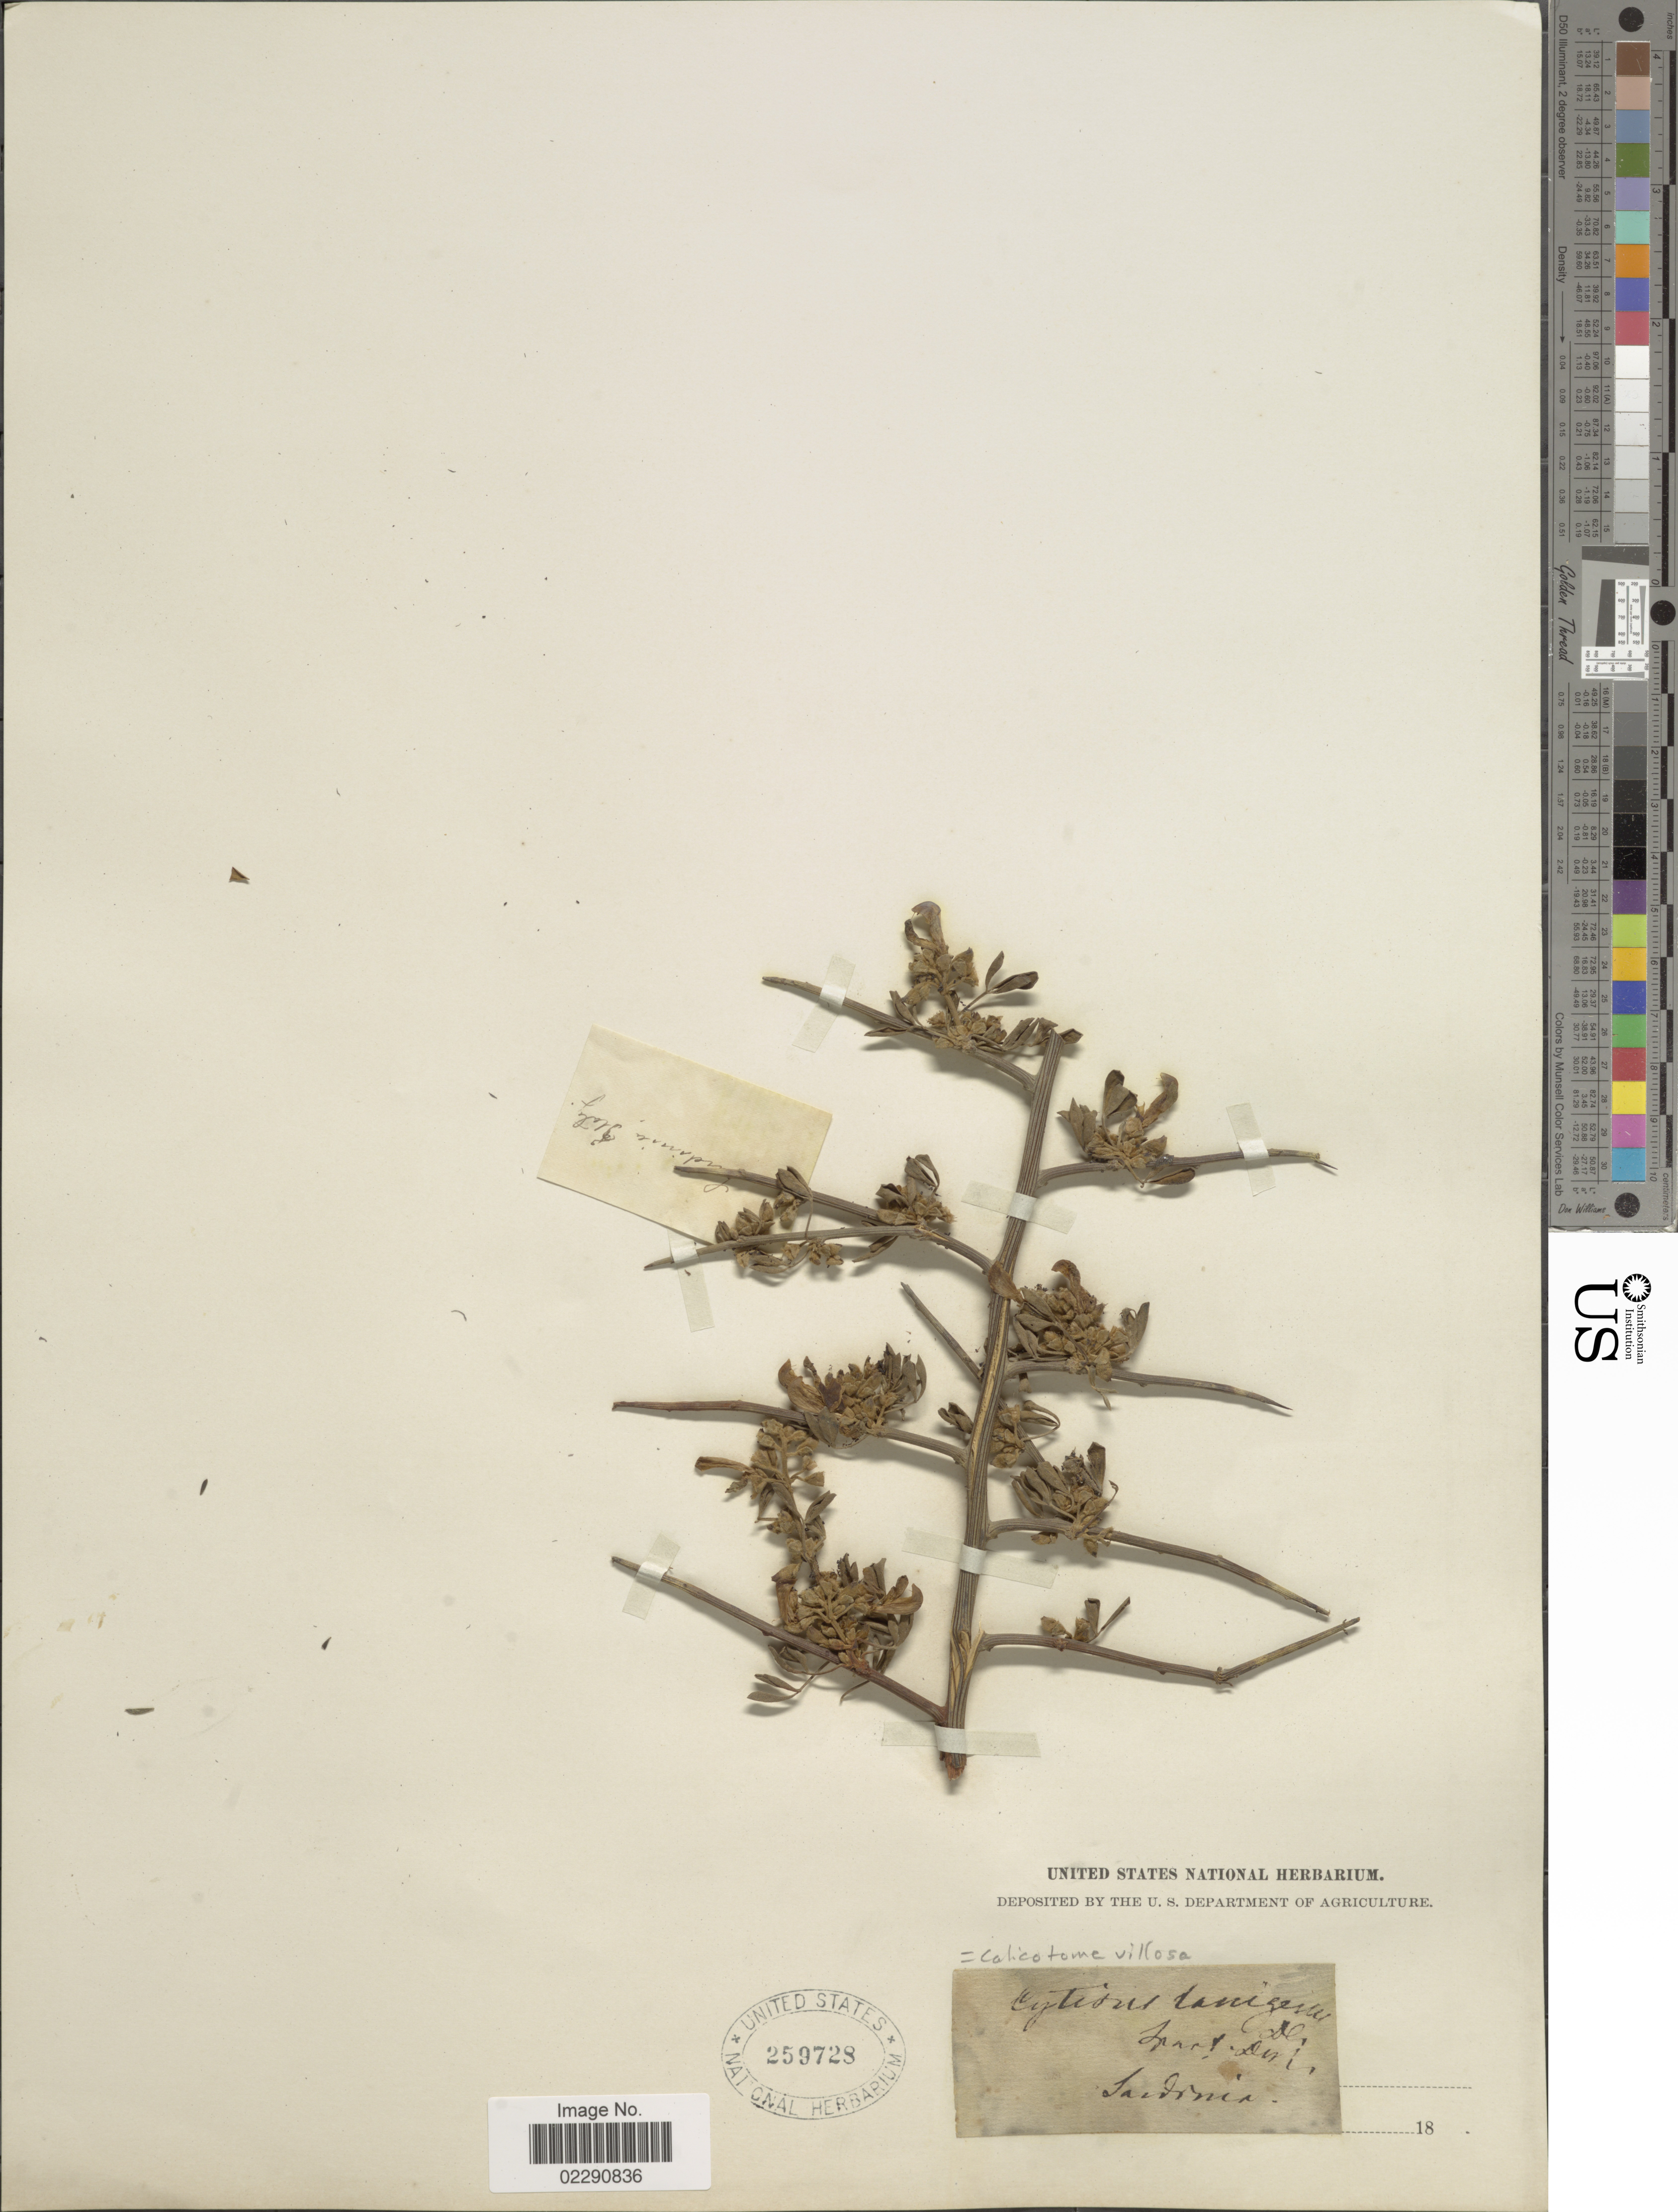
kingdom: Plantae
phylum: Tracheophyta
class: Magnoliopsida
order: Fabales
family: Fabaceae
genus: Calicotome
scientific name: Calicotome villosa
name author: (Poir.) Link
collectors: U.S. National Herbarium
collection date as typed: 18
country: Italy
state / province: Sardegna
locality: Sardinia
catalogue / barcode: US 259728